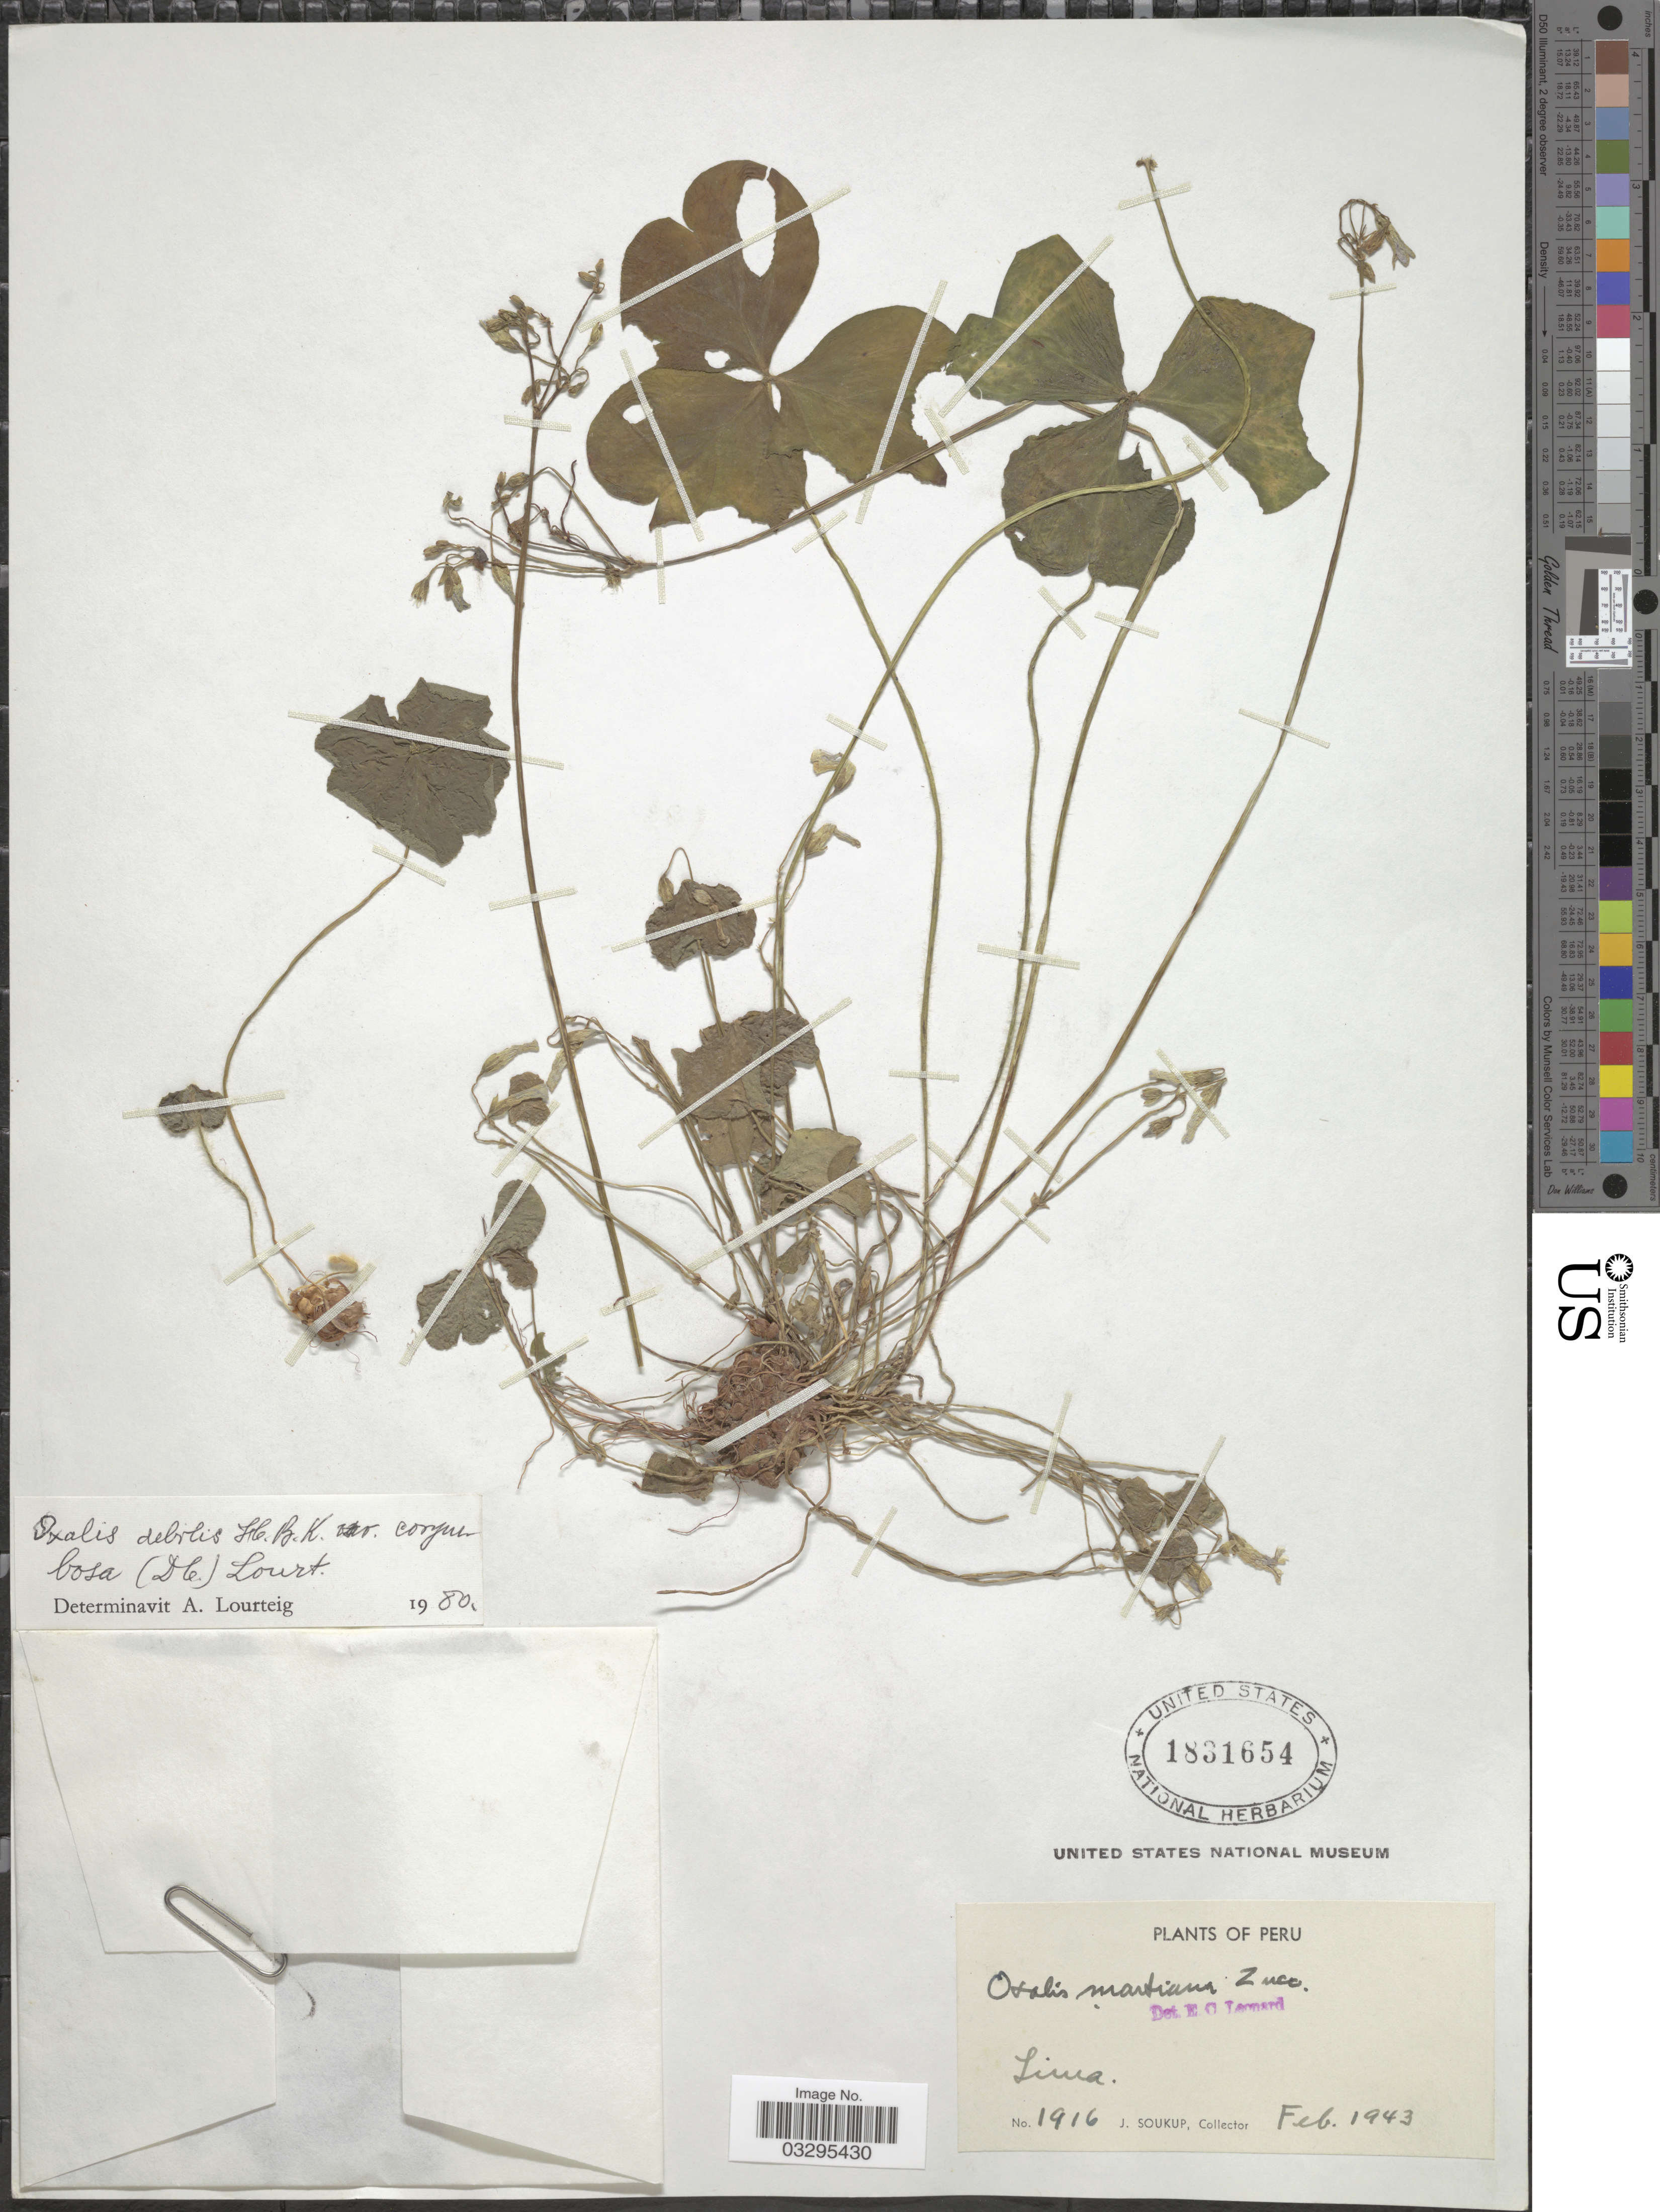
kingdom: Plantae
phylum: Tracheophyta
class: Magnoliopsida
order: Oxalidales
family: Oxalidaceae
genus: Oxalis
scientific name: Oxalis debilis var. corymbosa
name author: (DC.) Lourteig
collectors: J. Soukup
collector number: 1916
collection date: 1943-02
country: Peru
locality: Lima.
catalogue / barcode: US 1831654